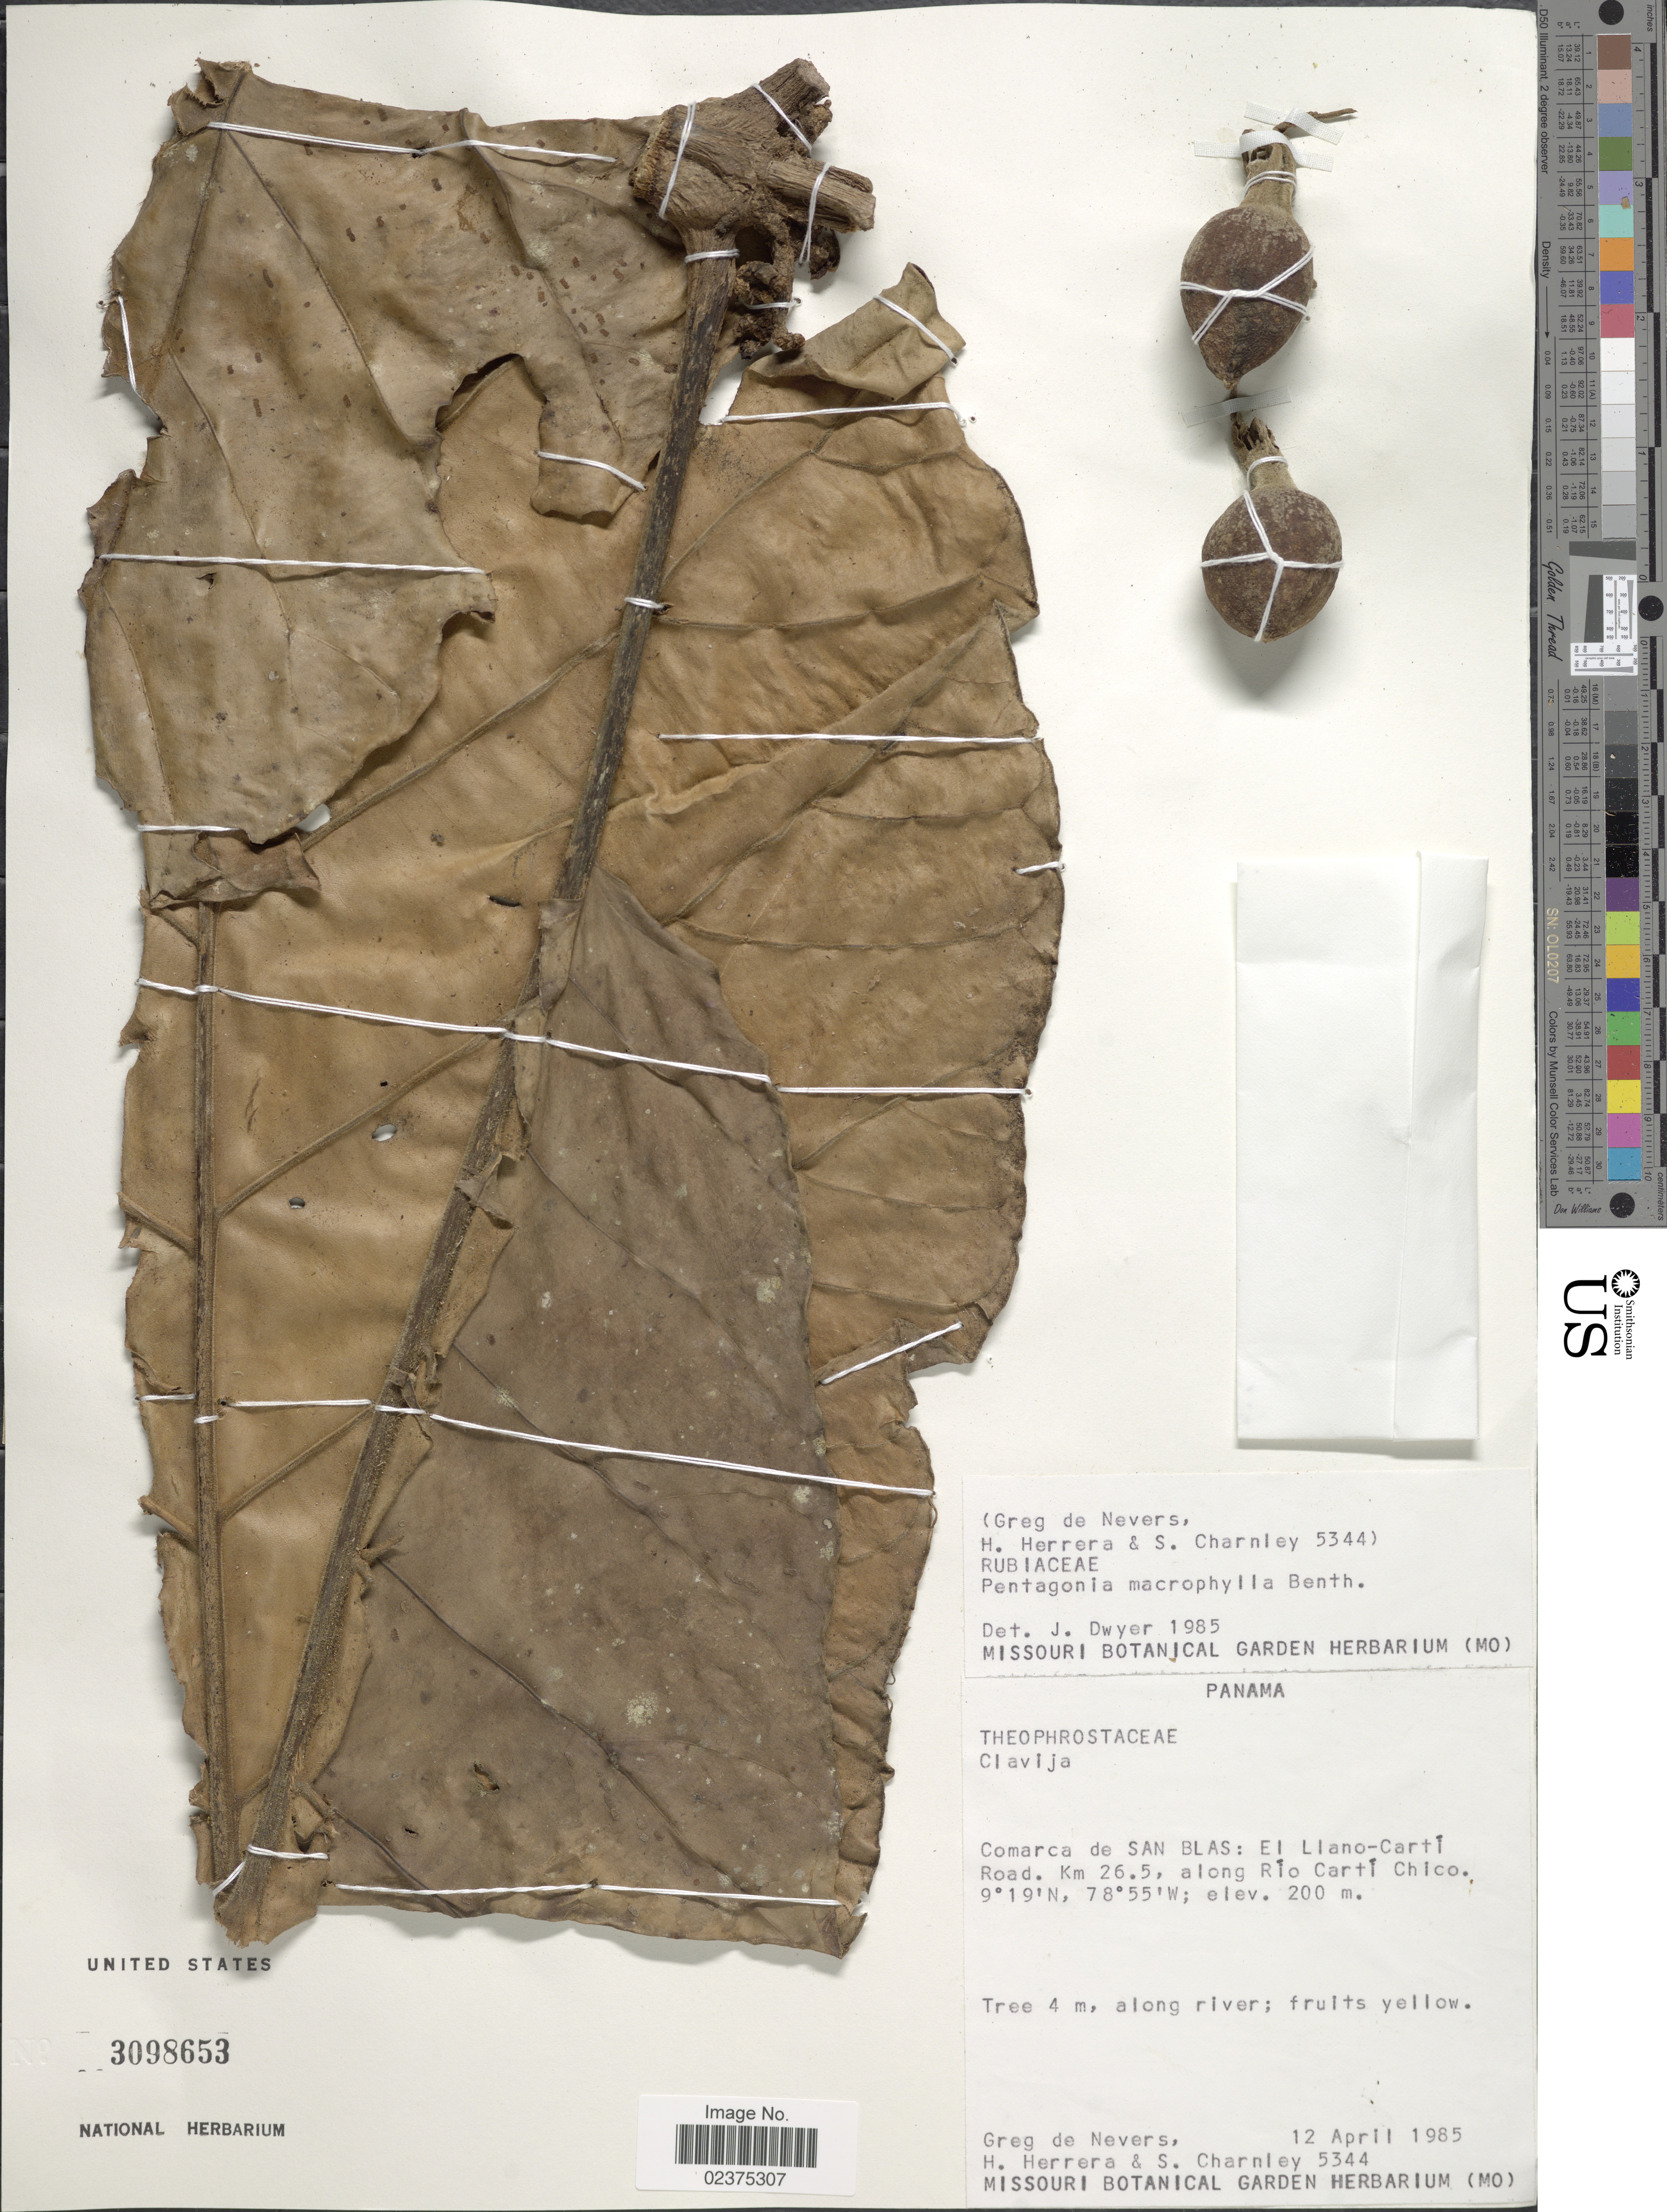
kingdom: Plantae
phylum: Tracheophyta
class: Magnoliopsida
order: Gentianales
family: Rubiaceae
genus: Pentagonia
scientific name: Pentagonia macrophylla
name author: Benth.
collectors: G. C. de Nevers, H. Herrera & S. Charnley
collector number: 5344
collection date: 1985-04-12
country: Panama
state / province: Kuna Yala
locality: Comarca de San Blas: El Llano-Cartí Road. Km 26.5, along Río Cartí Chico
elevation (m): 200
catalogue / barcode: US 3098653